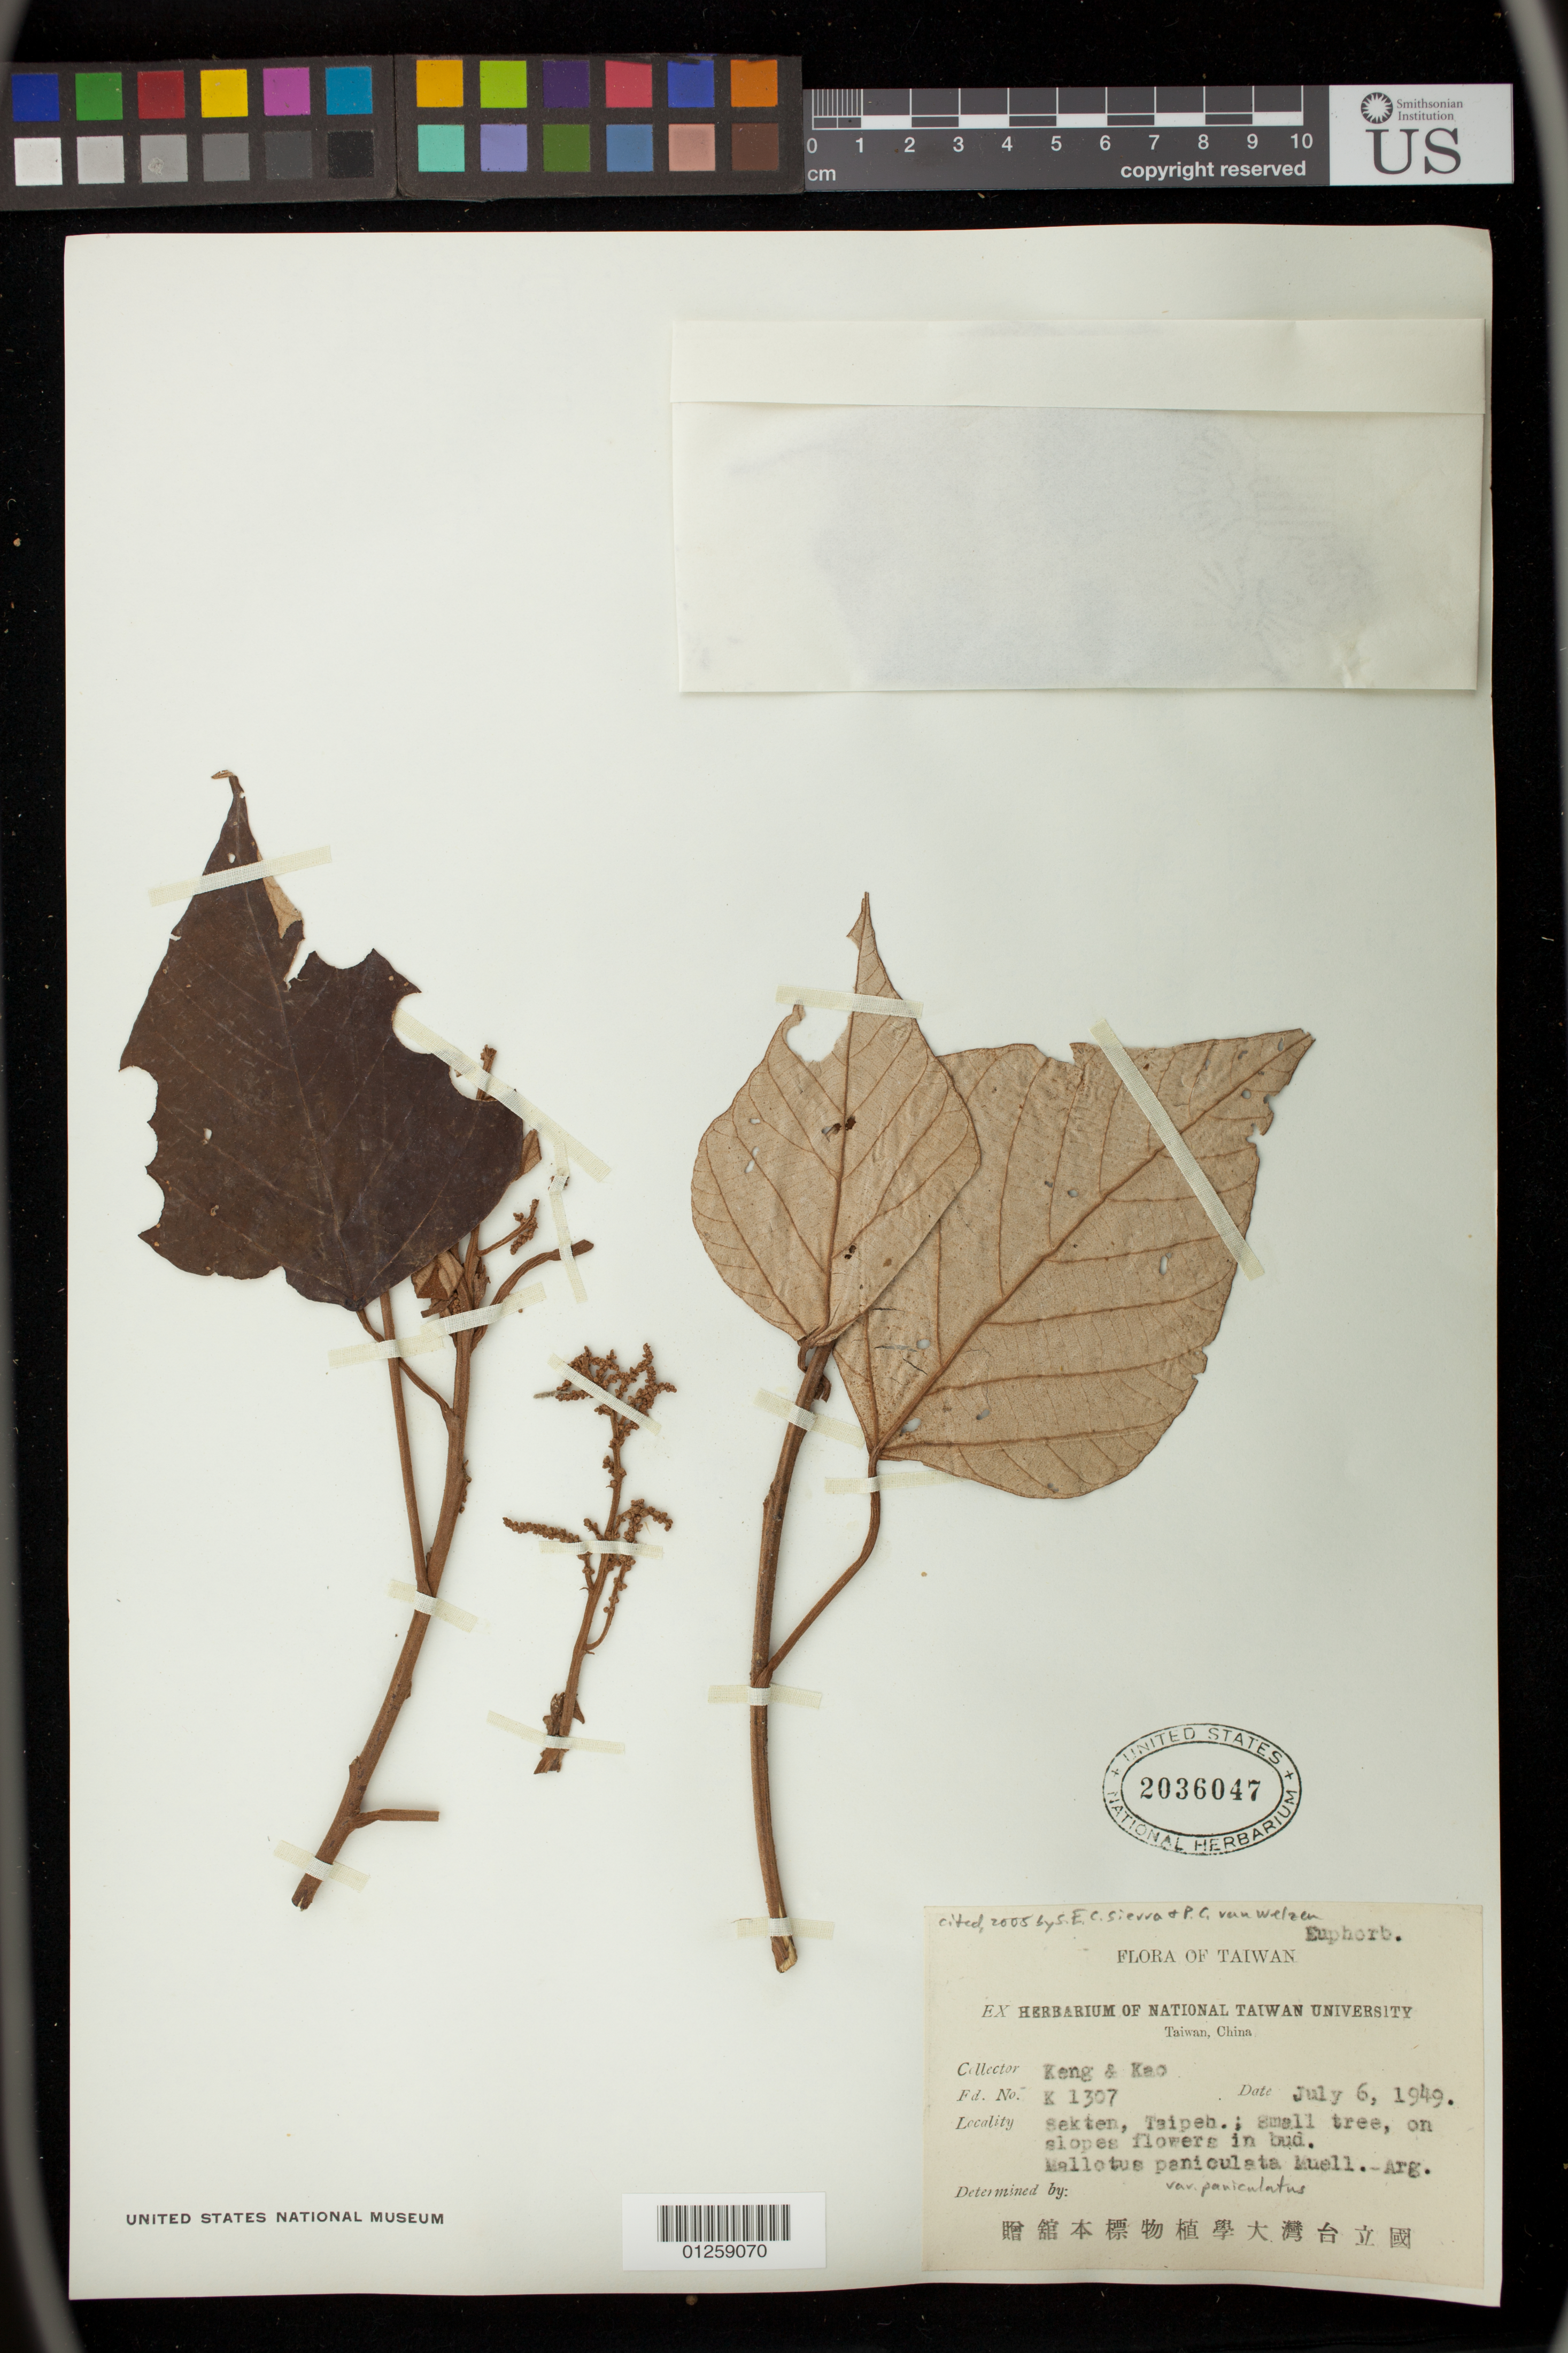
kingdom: Plantae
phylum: Tracheophyta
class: Magnoliopsida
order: Malpighiales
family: Euphorbiaceae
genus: Mallotus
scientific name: Mallotus paniculatus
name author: (Lam.) Müll. Arg.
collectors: -- Keng & Kao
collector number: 1307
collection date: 1949-07-06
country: Taiwan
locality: Taipei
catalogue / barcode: US 2036047